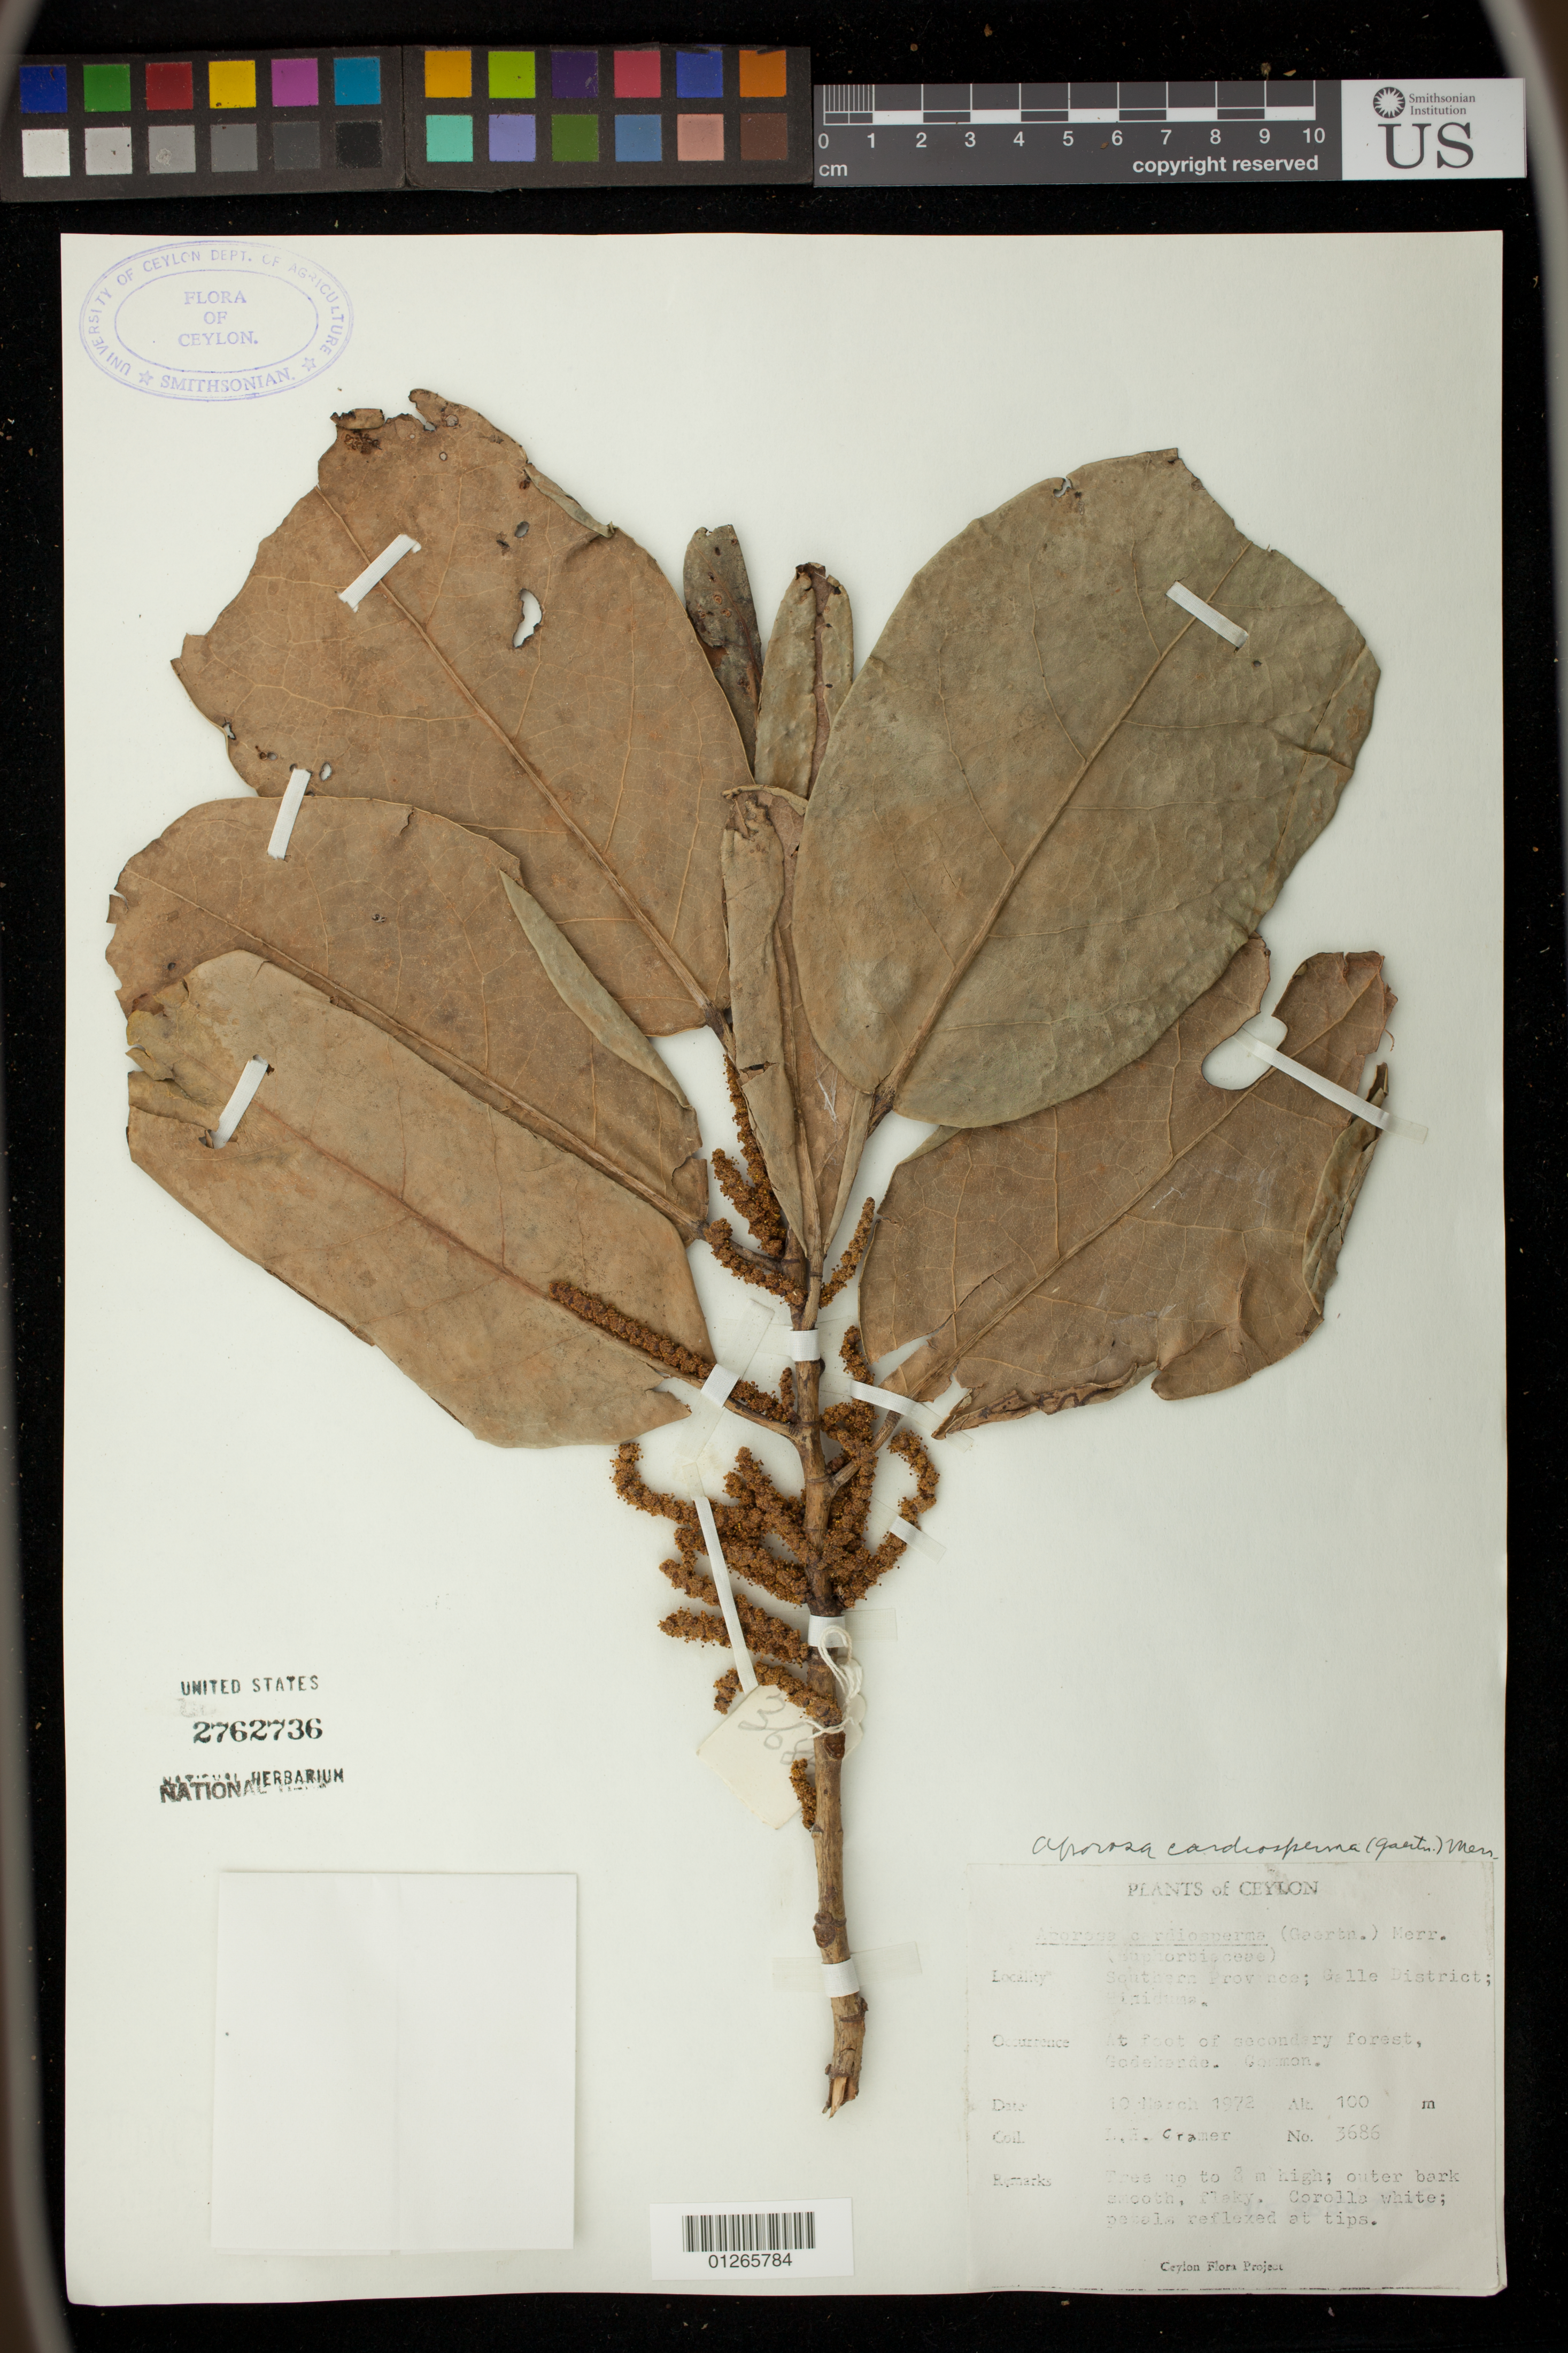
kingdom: Plantae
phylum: Tracheophyta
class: Magnoliopsida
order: Malpighiales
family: Phyllanthaceae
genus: Aporosa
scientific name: Aporosa cardiosperma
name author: (Gaertn.) Merr.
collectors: L. H. Cramer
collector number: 3686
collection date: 1972-03-10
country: Sri Lanka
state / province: Southern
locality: Galle District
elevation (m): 100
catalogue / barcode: US 2762736